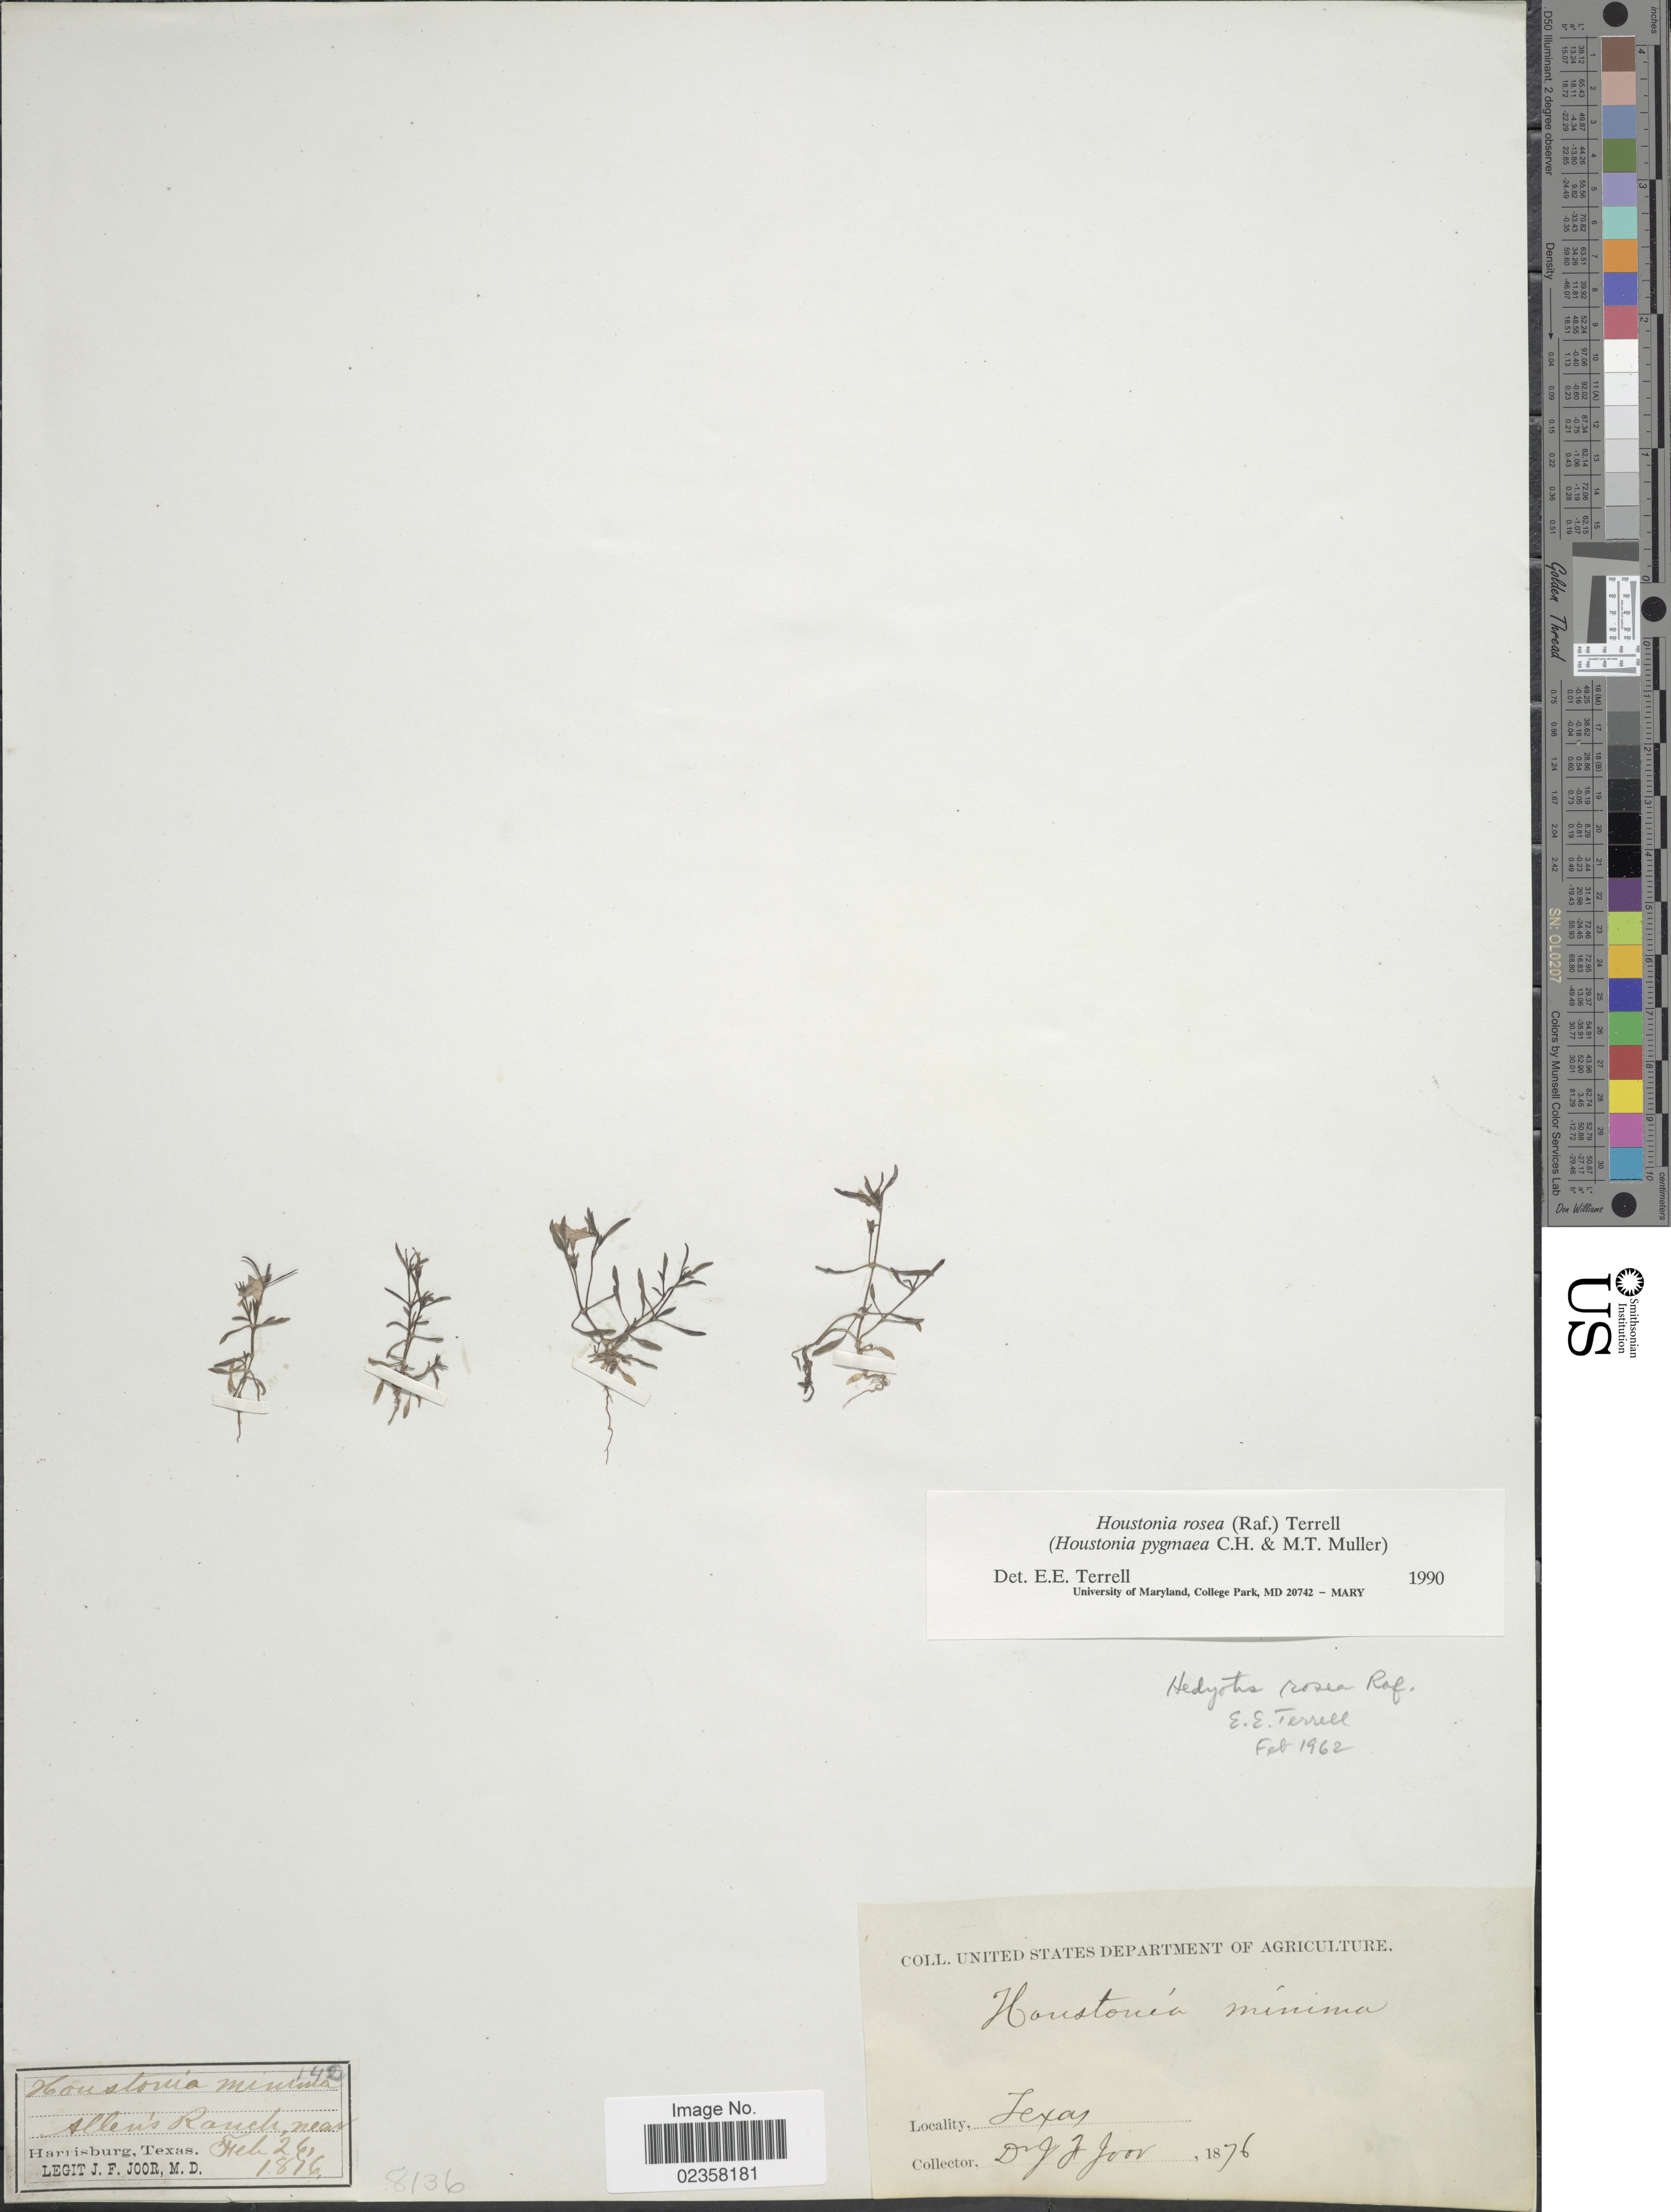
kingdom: Plantae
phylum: Tracheophyta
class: Magnoliopsida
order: Gentianales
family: Rubiaceae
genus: Houstonia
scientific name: Houstonia rosea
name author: (Raf.) Terrell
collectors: J. F. Joor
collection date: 1876-02-26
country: United States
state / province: Texas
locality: Allen's Ranch, near Harrisburg